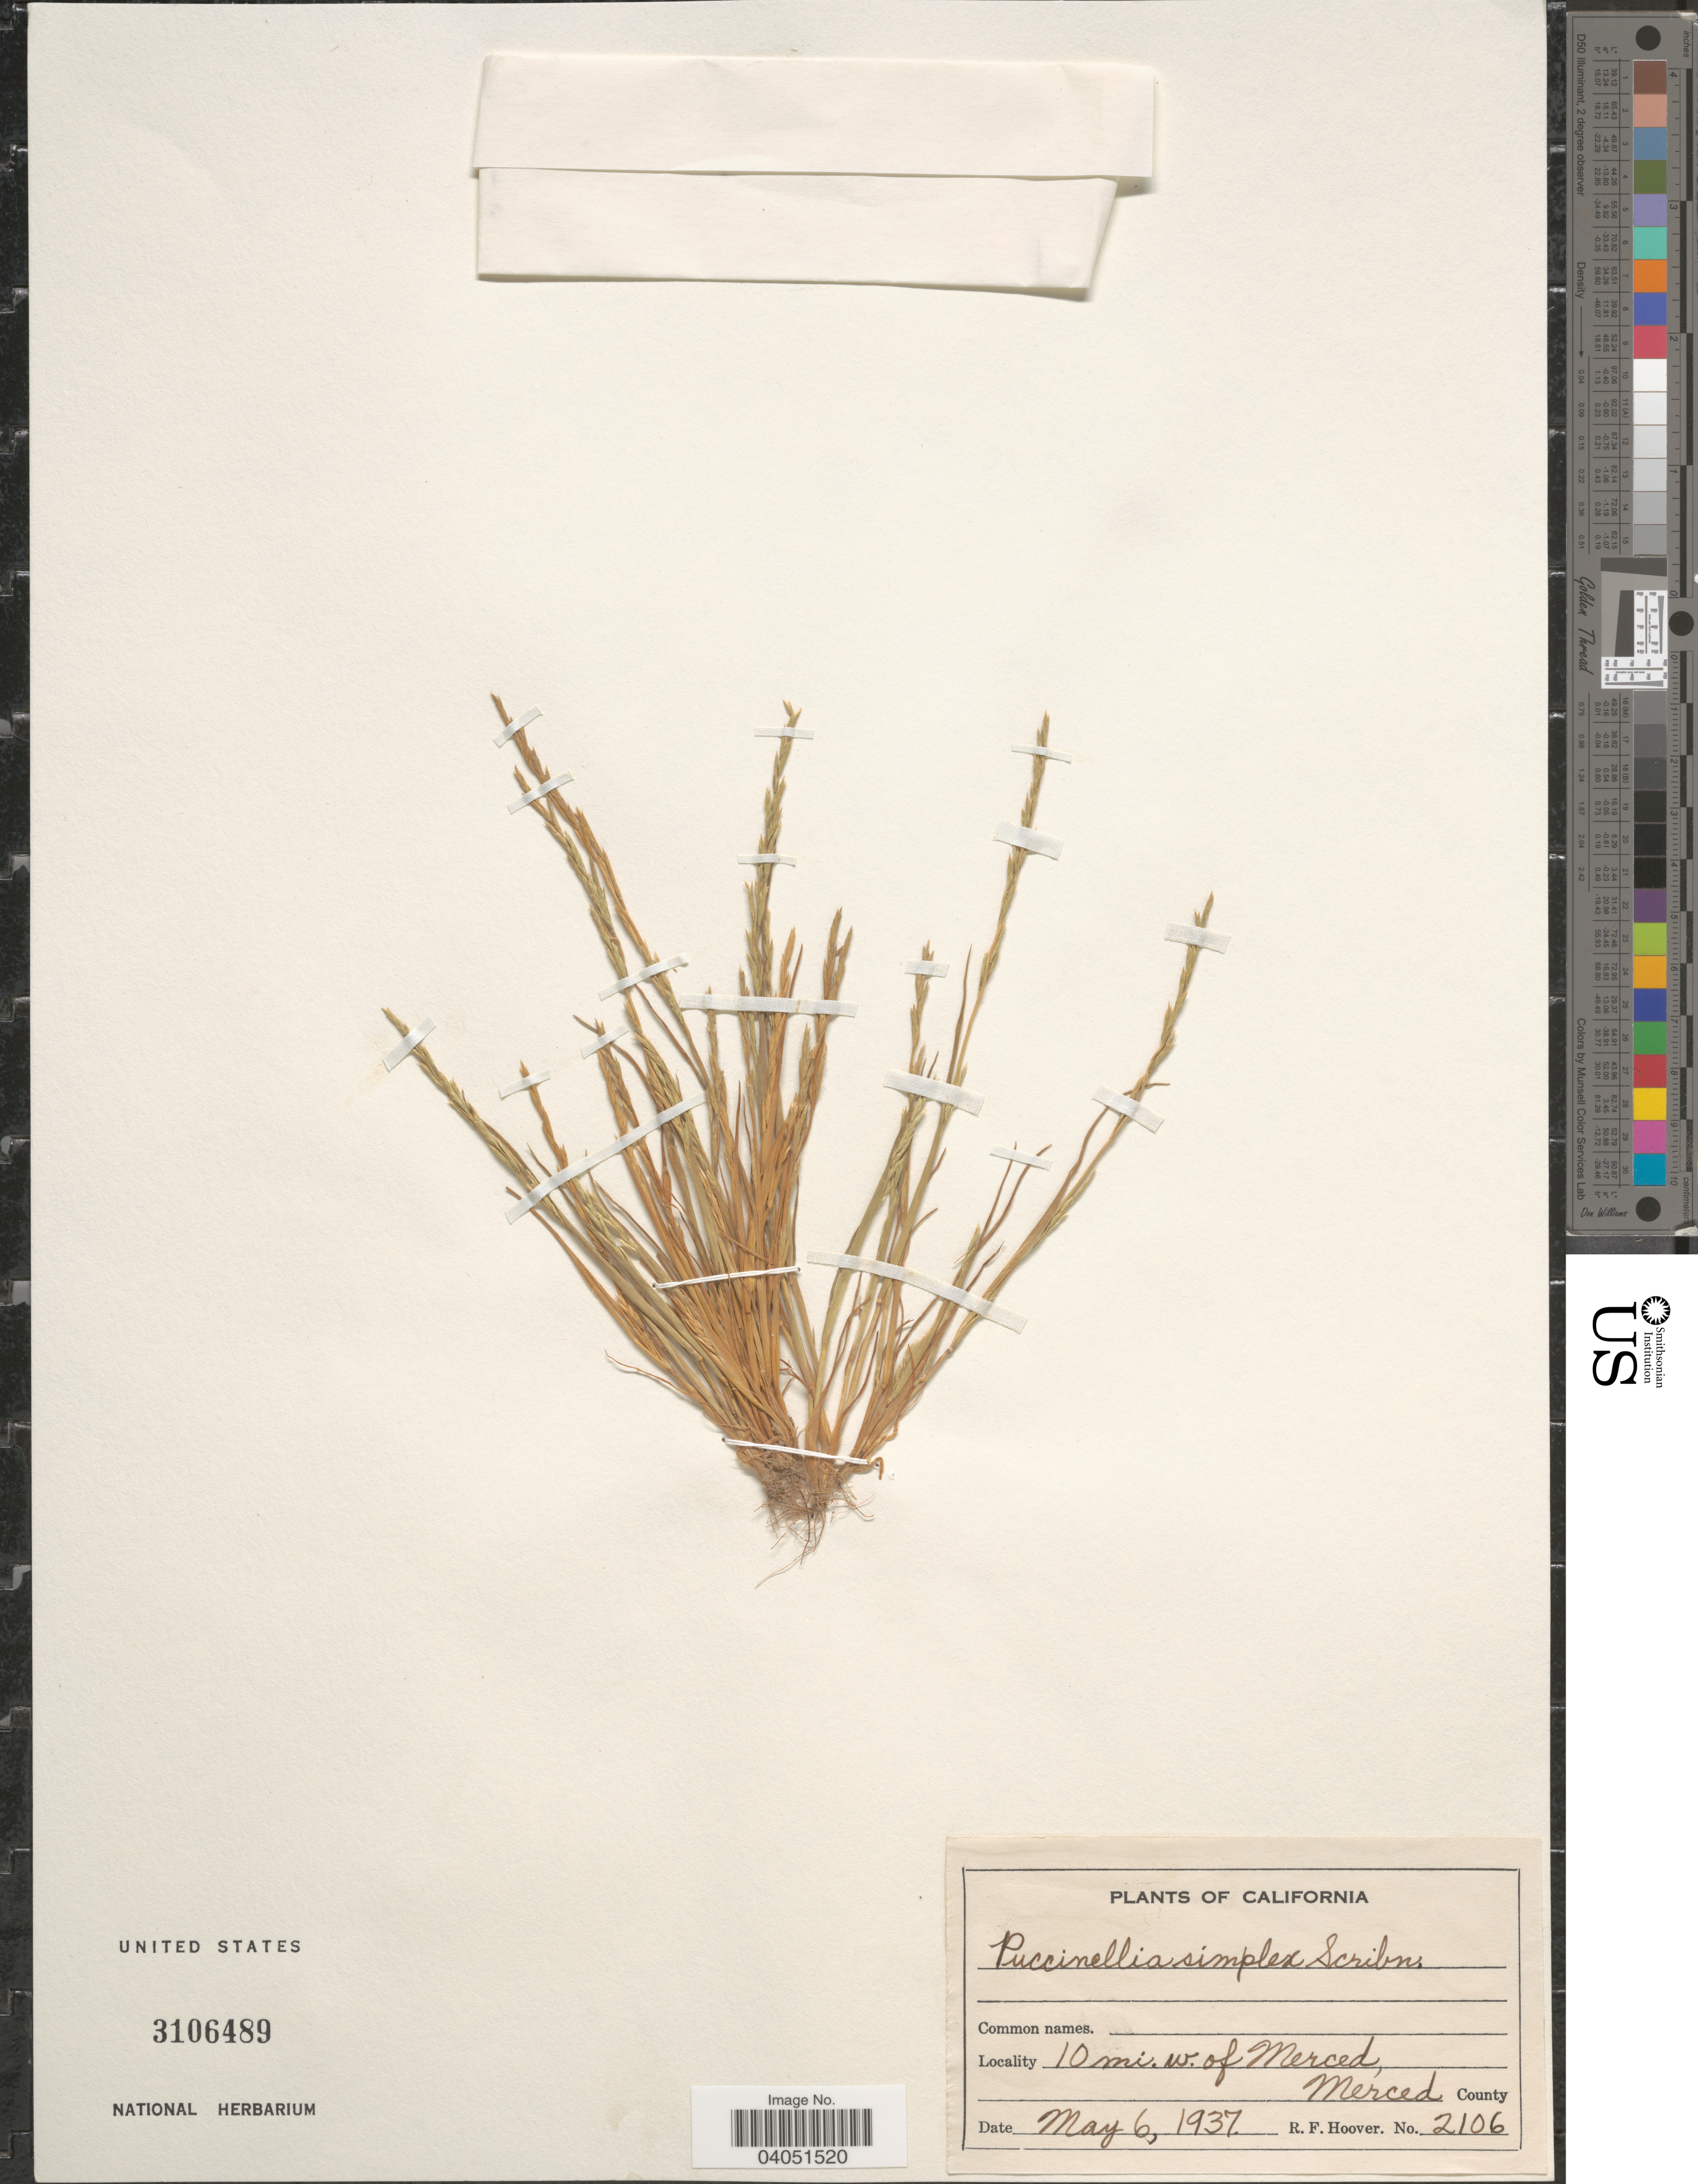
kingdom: Plantae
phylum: Tracheophyta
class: Liliopsida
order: Poales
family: Poaceae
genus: Puccinellia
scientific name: Puccinellia simplex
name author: Scribn.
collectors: R. F. Hoover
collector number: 2106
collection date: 1937-05-06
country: United States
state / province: California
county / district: Merced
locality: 10 mi. w. of Merced, Merced County.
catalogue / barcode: US 3106489